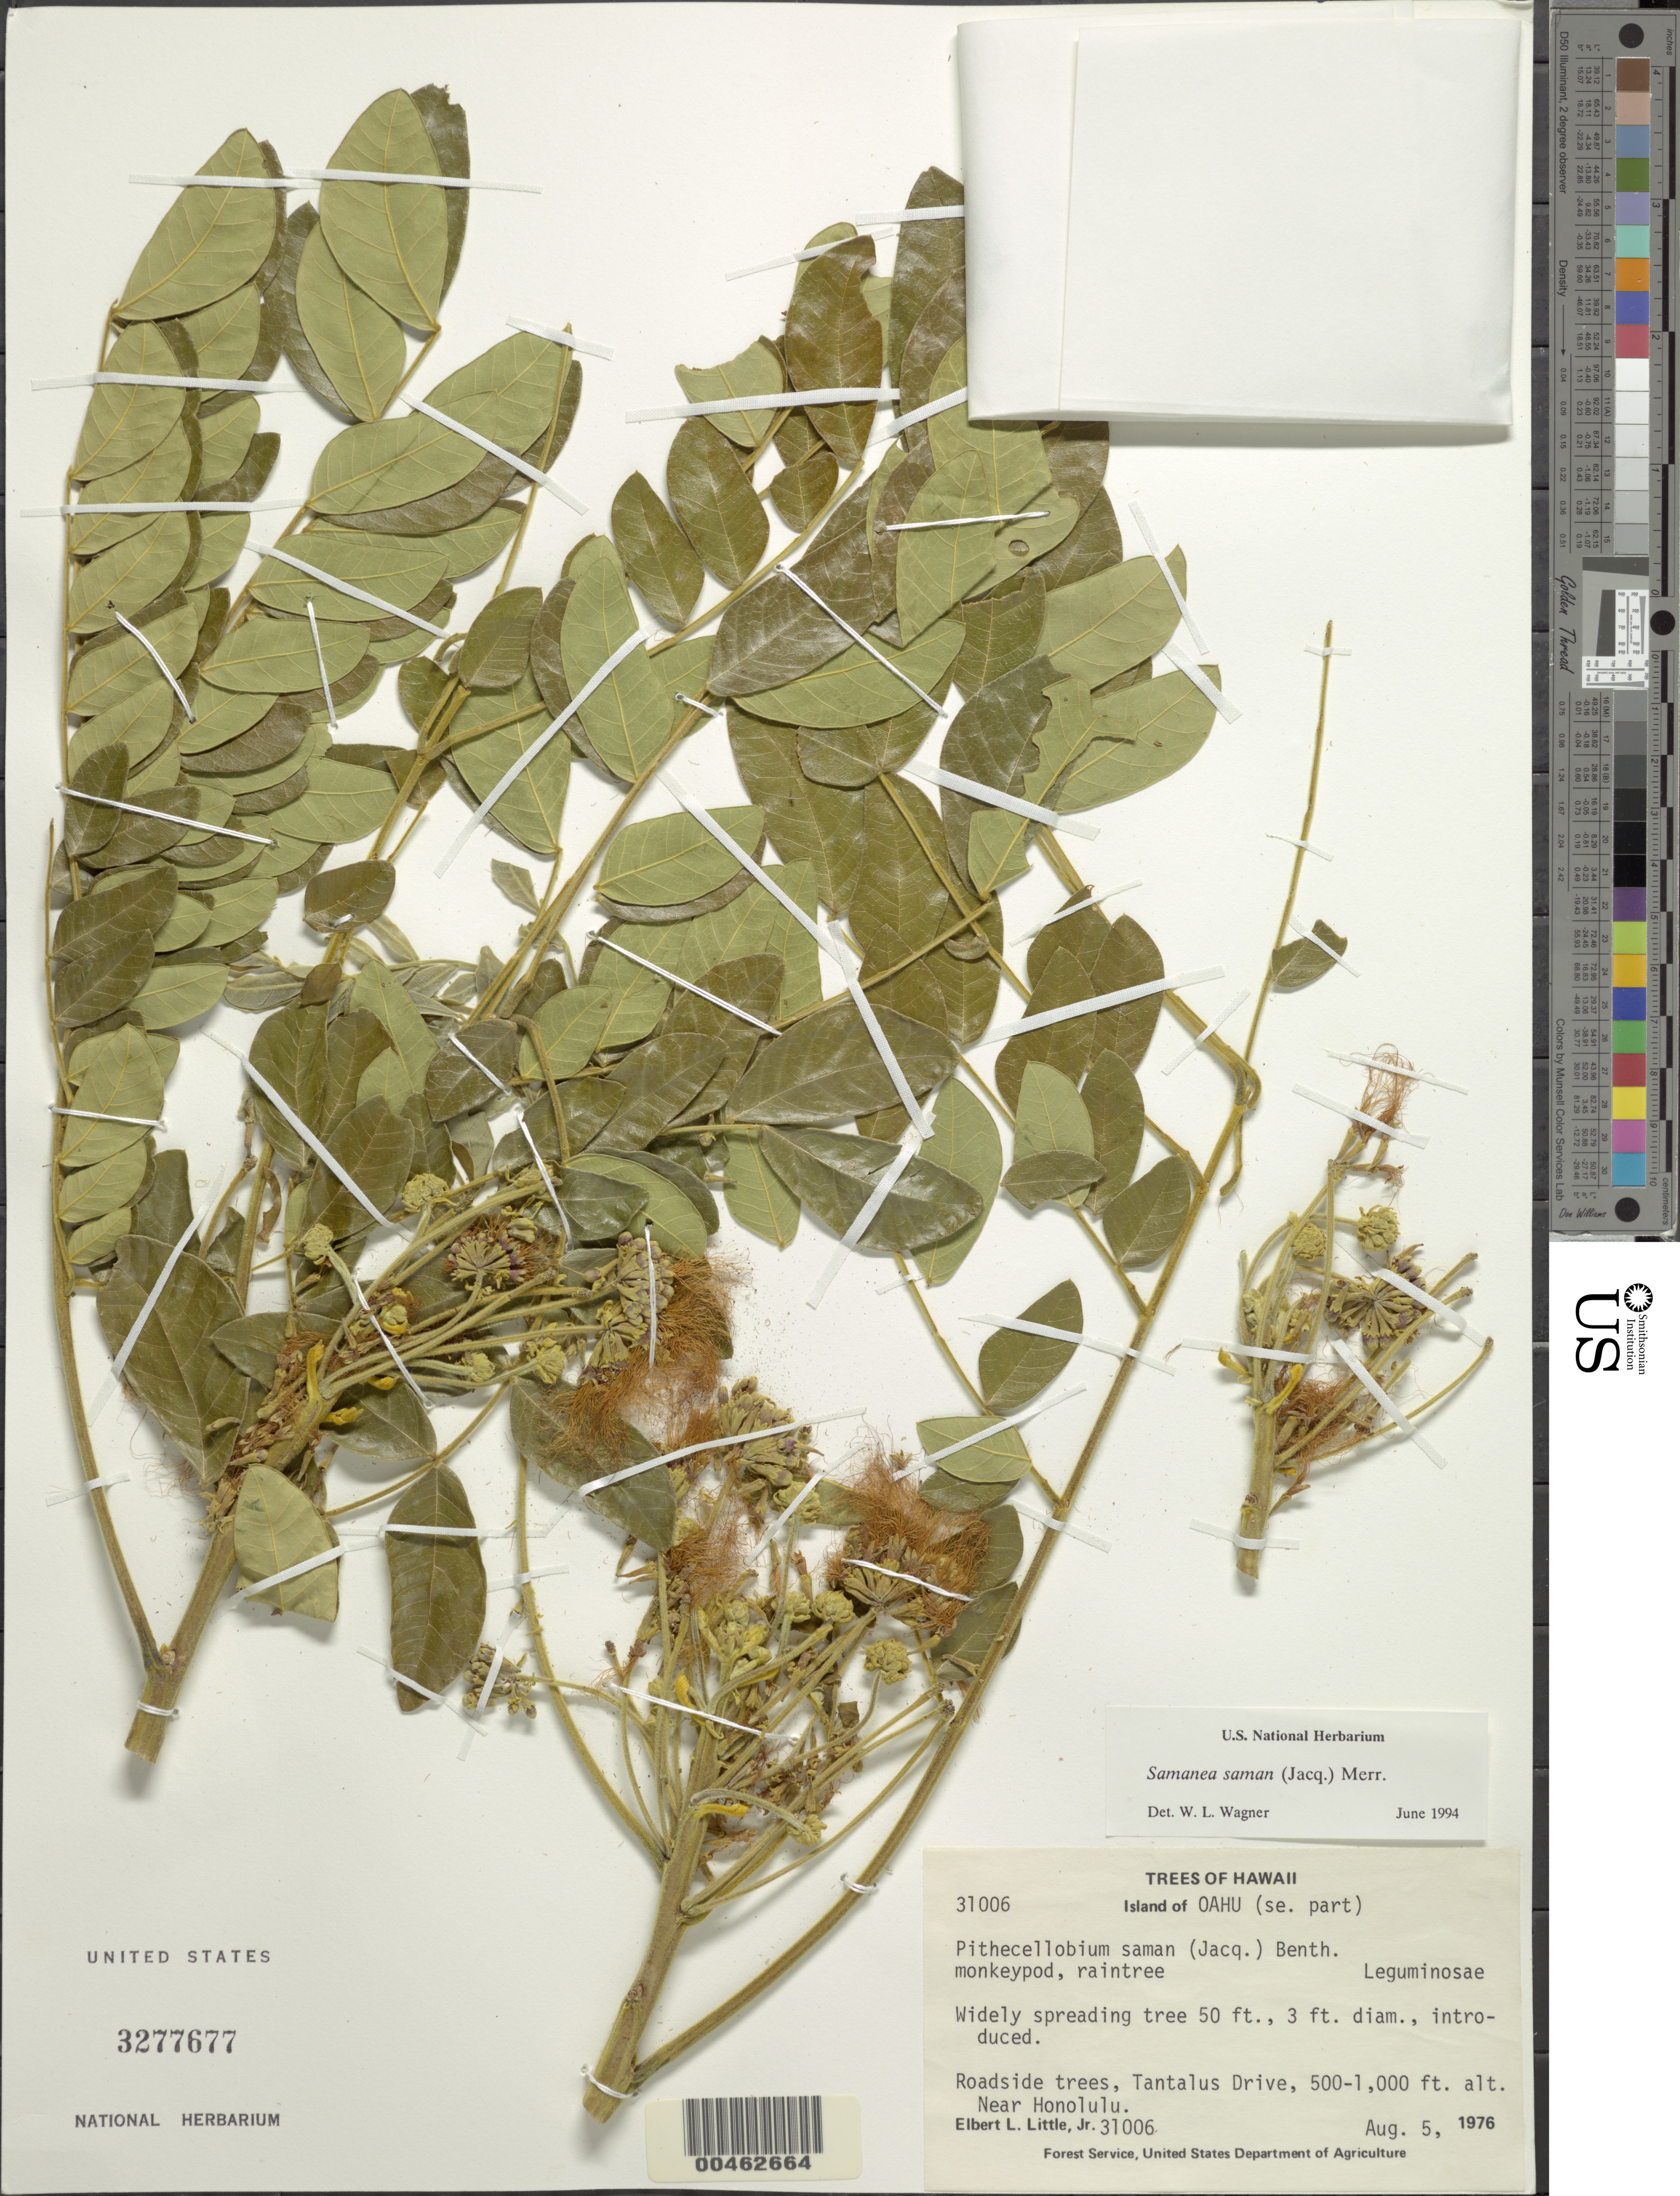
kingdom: Plantae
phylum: Tracheophyta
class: Magnoliopsida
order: Fabales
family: Fabaceae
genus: Samanea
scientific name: Samanea saman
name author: (Jacq.) Merr.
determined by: Wagner, W. L., (BOT), Smithsonian Institution - National Museum of Natural History (UNITED STATES)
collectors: E. L. Little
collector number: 31006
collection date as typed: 5 Aug 1976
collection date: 1976-08-05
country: United States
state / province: Hawaii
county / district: Honolulu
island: Oahu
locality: SE part of Oahu, Tantalus Dr., Near Honolulu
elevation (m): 152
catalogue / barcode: US 3277677